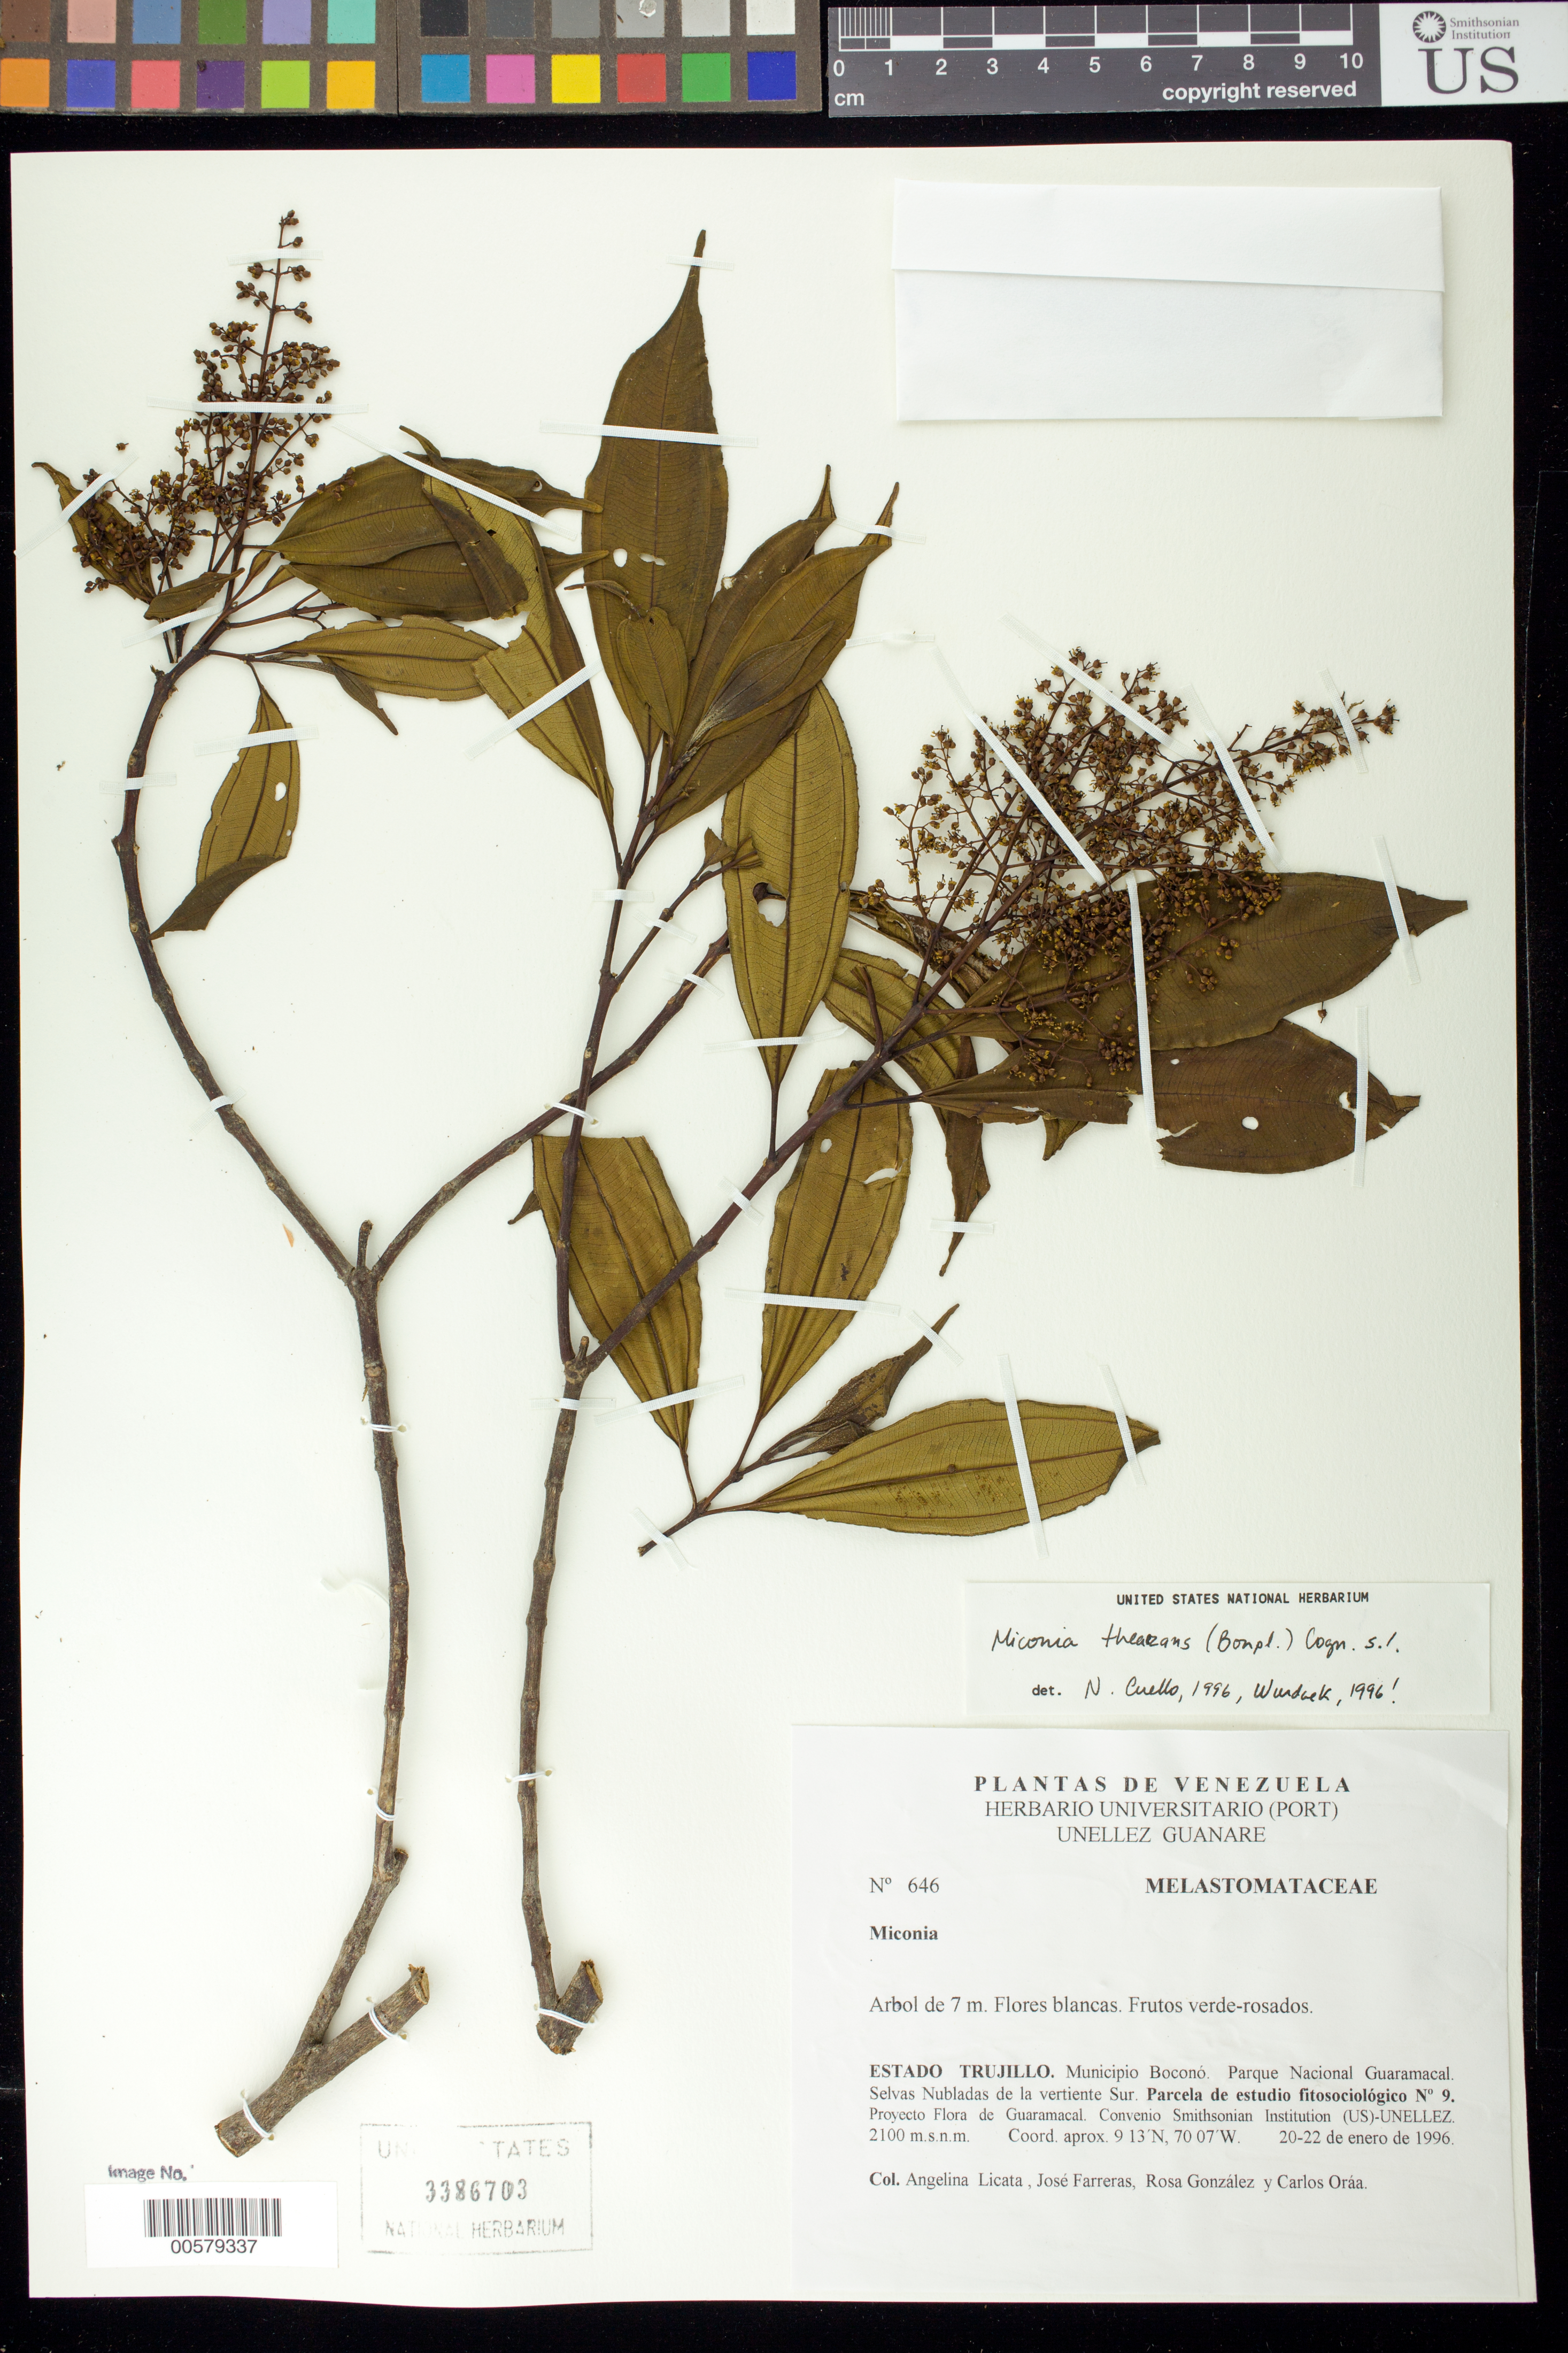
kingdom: Plantae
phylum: Tracheophyta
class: Magnoliopsida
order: Myrtales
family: Melastomataceae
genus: Miconia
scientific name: Miconia theizans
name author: (Bonpl.) Cogn.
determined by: Wurdack, John J., (US), US (UNITED STATES)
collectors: A. Licata, J. Farreras, R. González & C. Oráa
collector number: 646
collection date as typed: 20 Jan 1996 to 22 Jan 1996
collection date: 1996-01-20/1996-01-22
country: Venezuela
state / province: Trujillo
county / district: Boconó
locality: Parque Nacional Guaramacal, vertiente S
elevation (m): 2100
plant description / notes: MO, PORT, US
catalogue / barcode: US 3386703